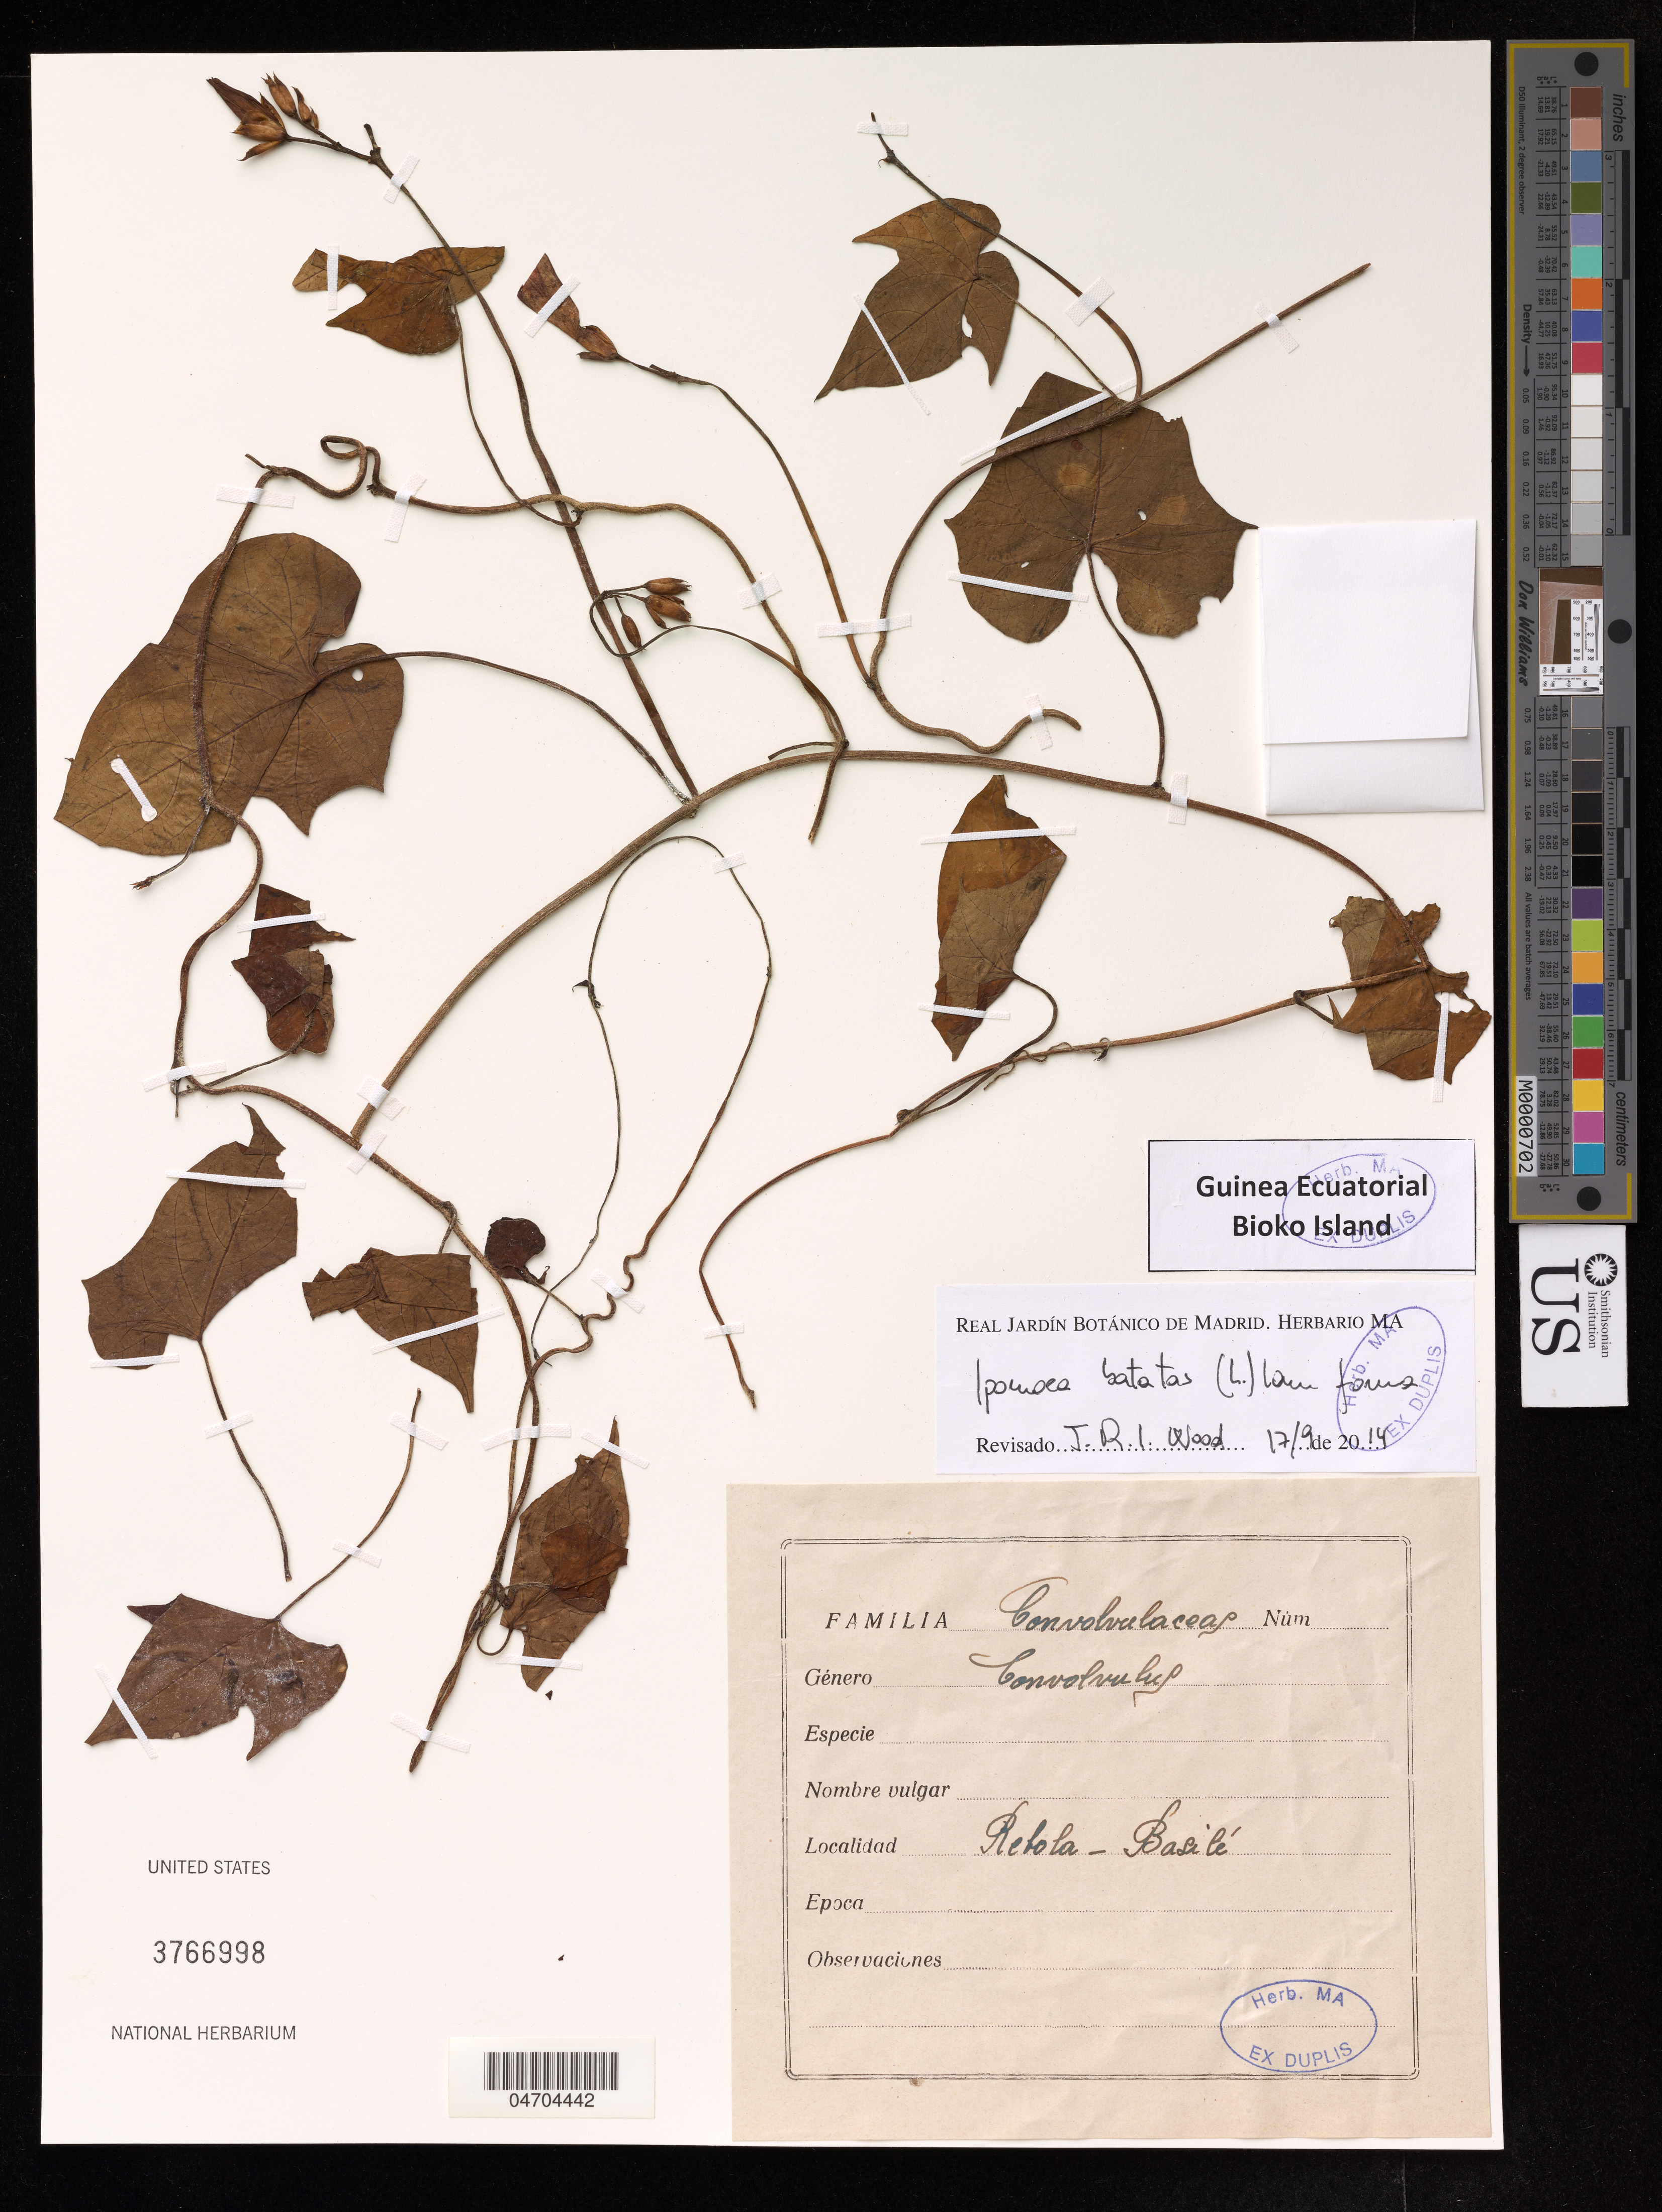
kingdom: Plantae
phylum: Tracheophyta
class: Magnoliopsida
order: Solanales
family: Convolvulaceae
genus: Ipomoea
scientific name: Ipomoea batatas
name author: (L.) Lam.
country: Equatorial Guinea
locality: Guinea-Equatoriale. Bioko Island. Rebola-Basile.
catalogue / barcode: US 3766998